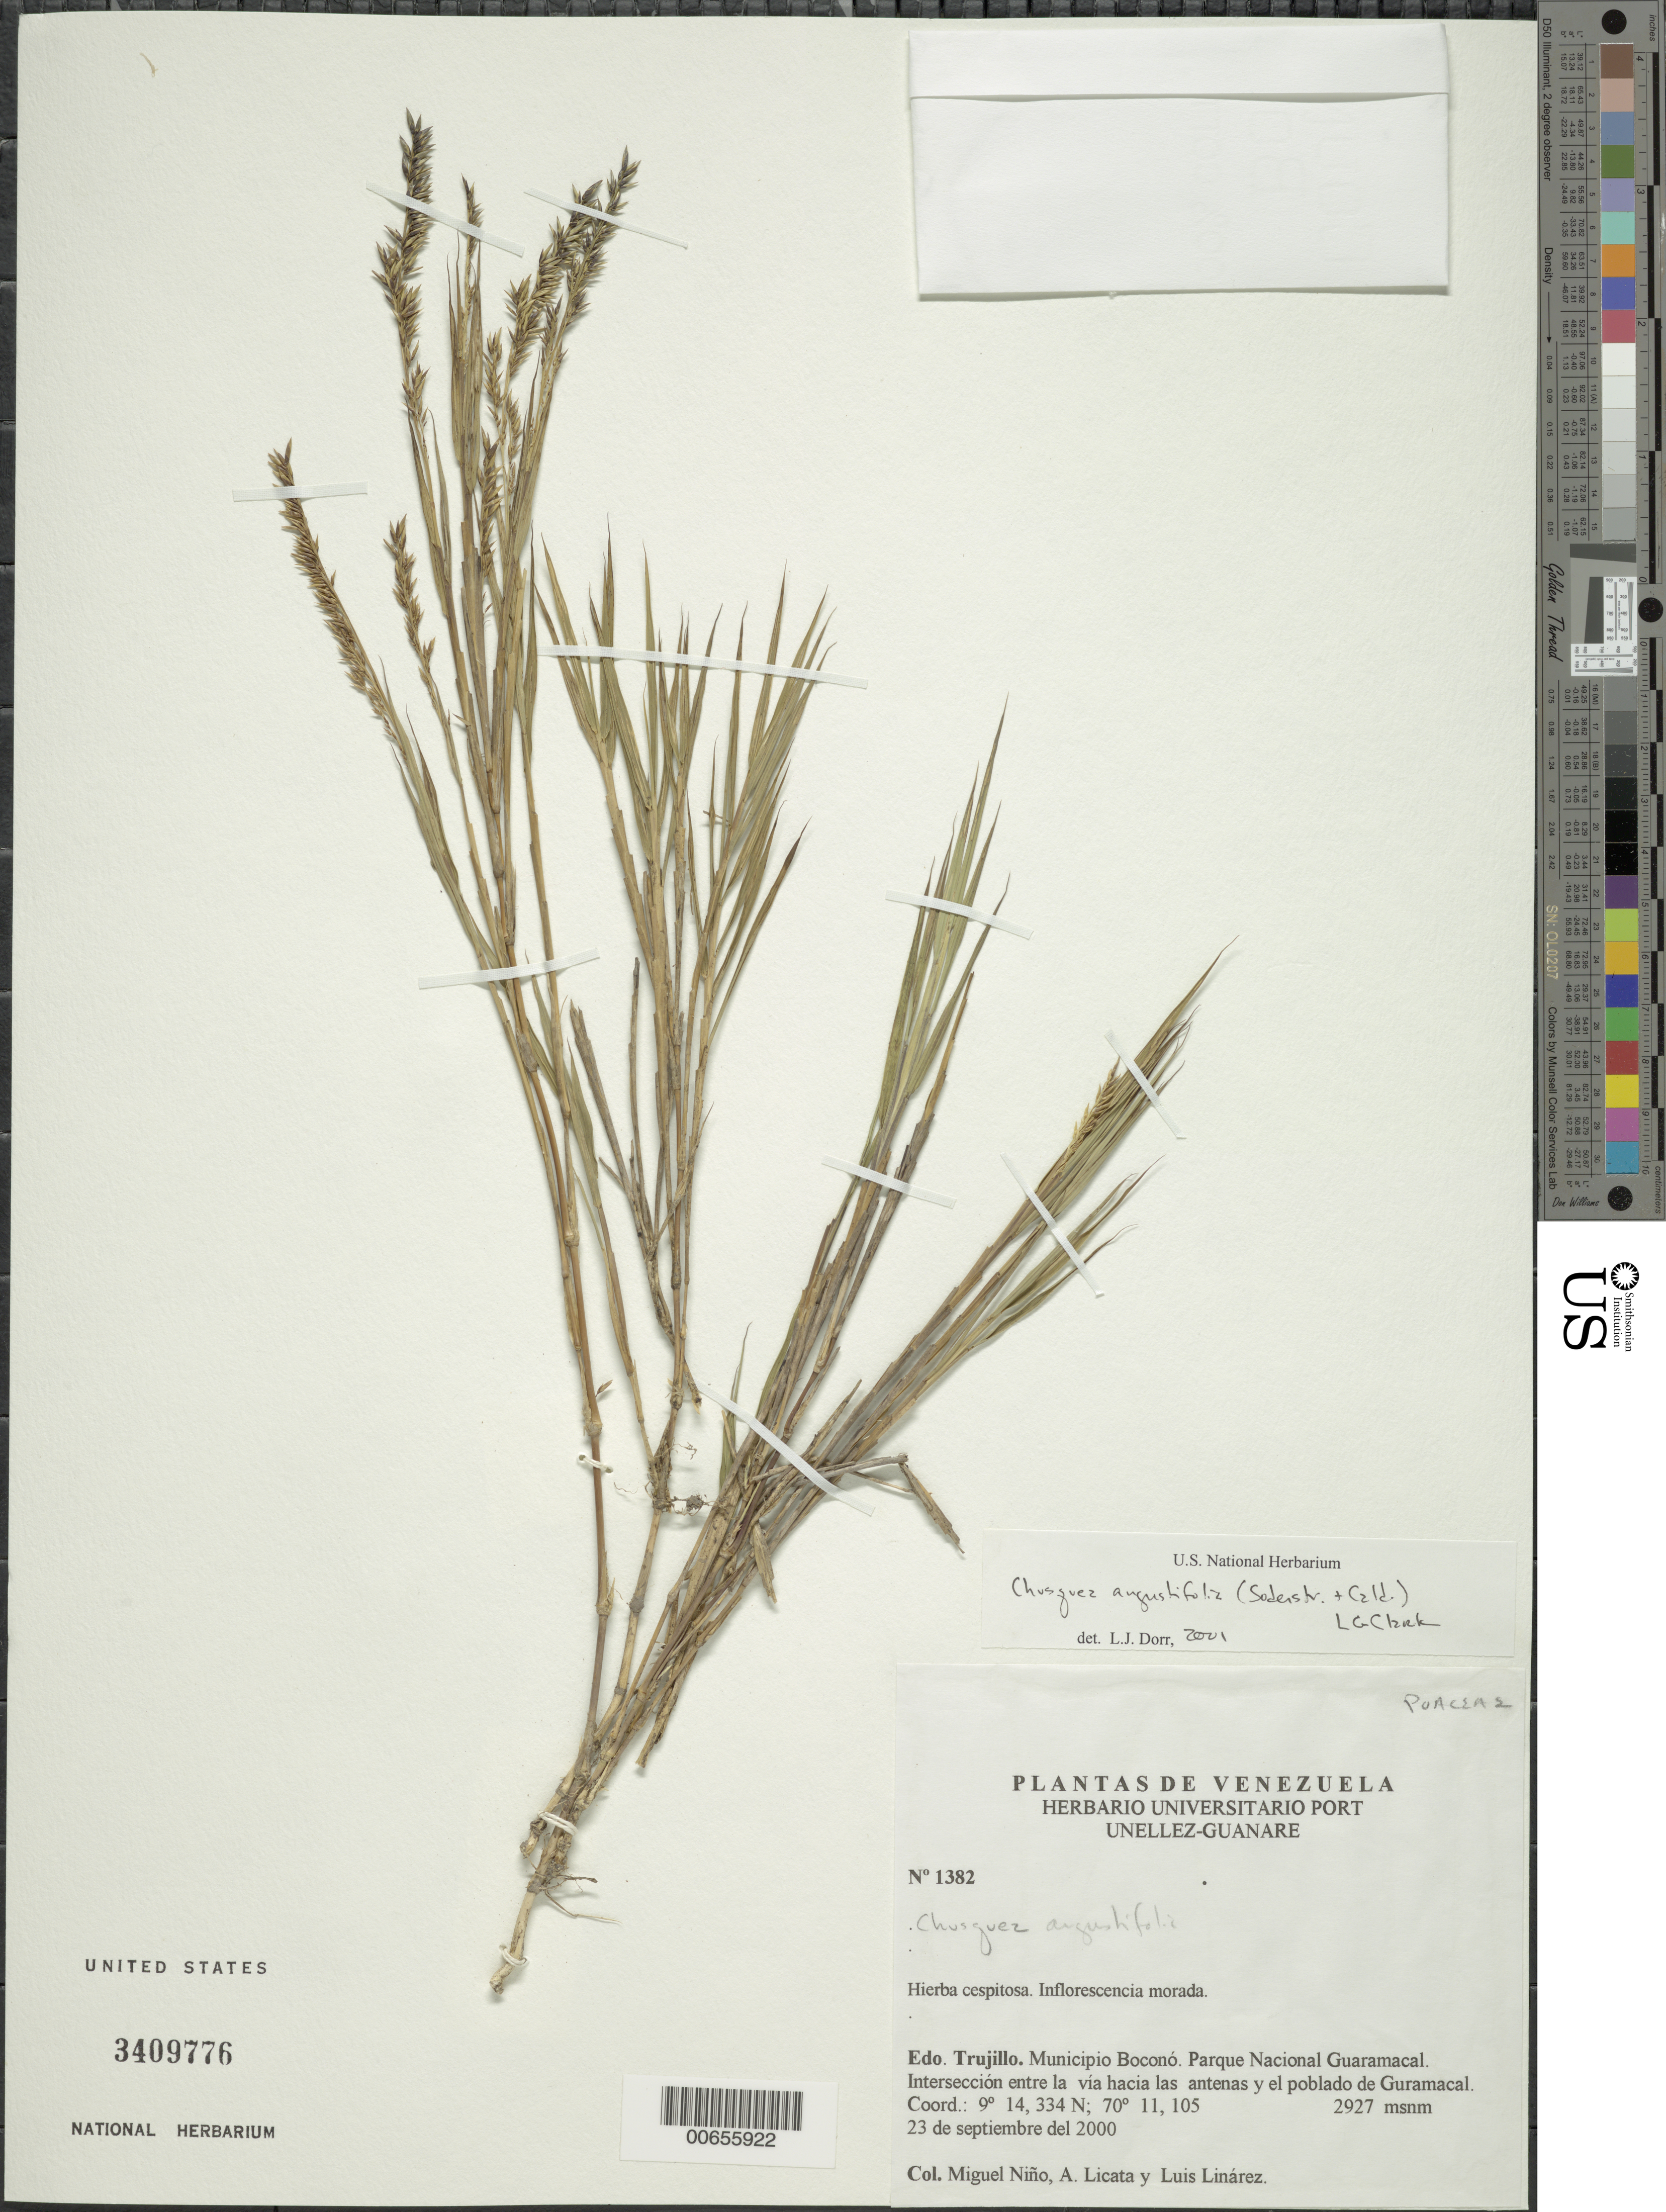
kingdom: Plantae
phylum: Tracheophyta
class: Liliopsida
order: Poales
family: Poaceae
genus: Chusquea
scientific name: Chusquea angustifolia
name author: (Soderstr. & C. E. Calderón) L.G. Clark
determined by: Dorr, L. J., (BOT), Smithsonian Institution - National Museum of Natural History (UNITED STATES)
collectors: S. M. Niño, A. Licata & L. Linárez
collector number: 1382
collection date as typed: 23 Sep 2000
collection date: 2000-09-23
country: Venezuela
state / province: Trujillo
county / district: Boconó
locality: Parque Nacional Guaramacal, intersección entre las vía hacia las antenas y el poblado Guaramacal.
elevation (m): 2927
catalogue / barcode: US 3409776